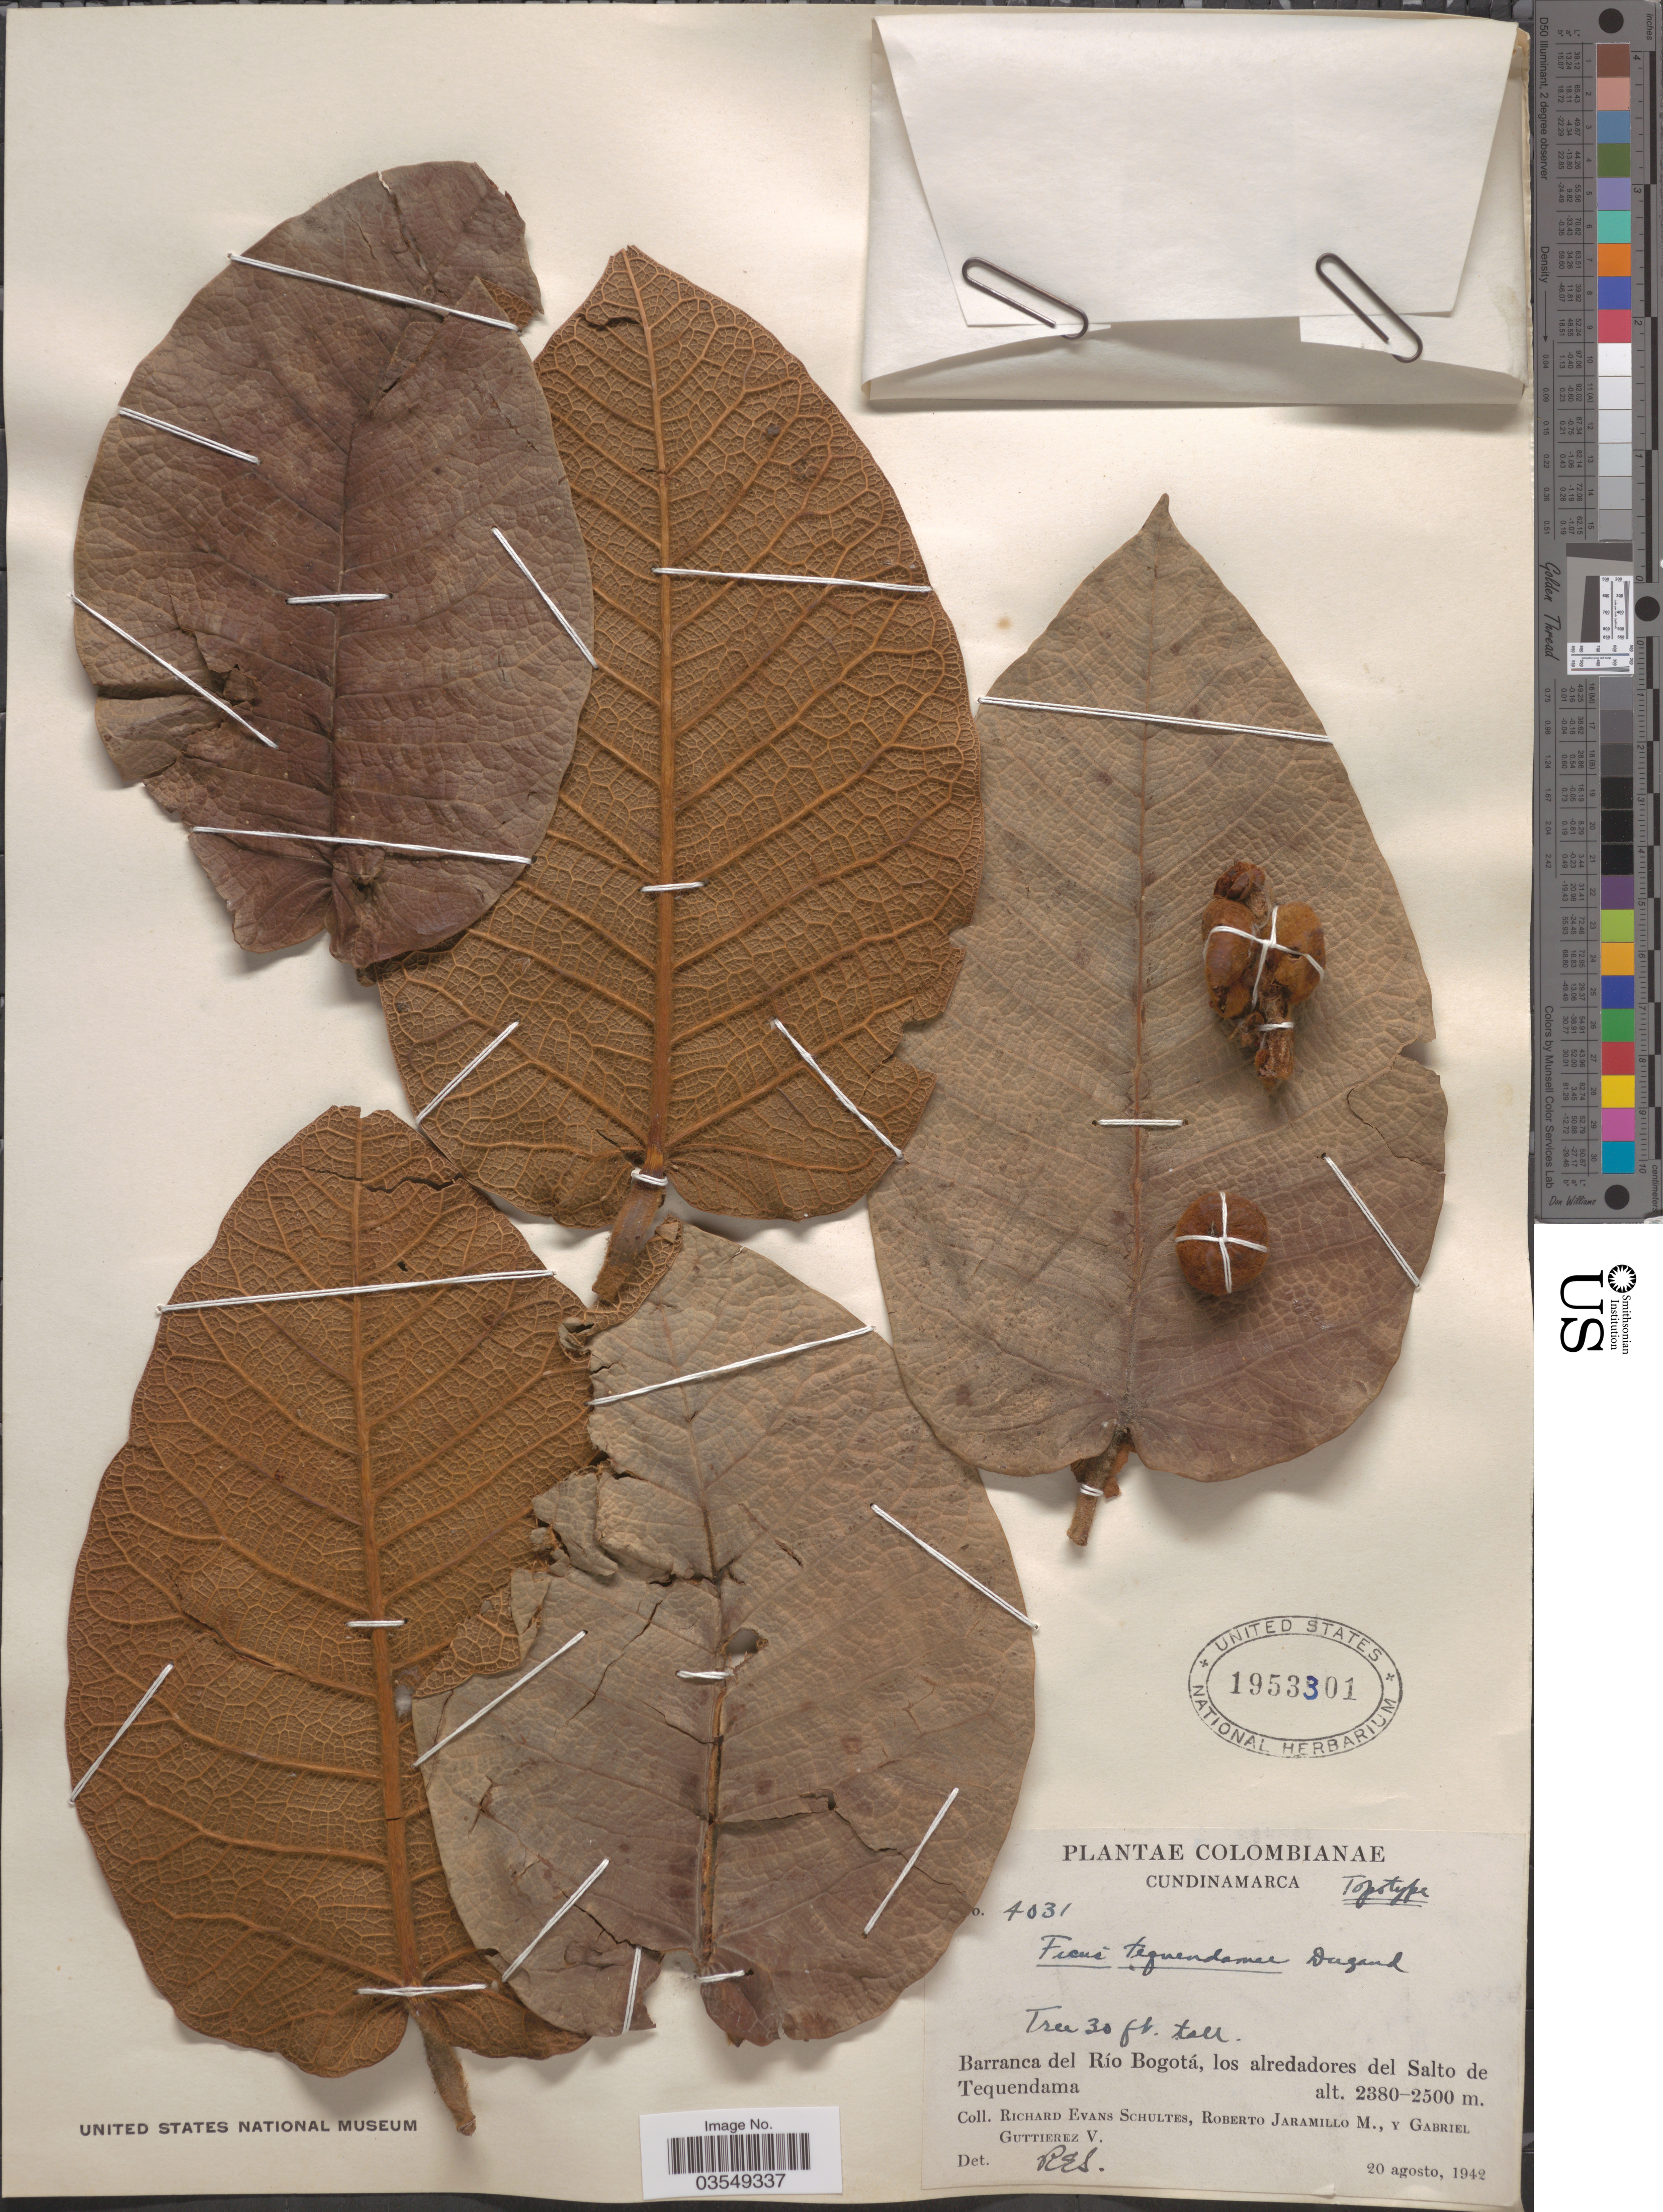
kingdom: Plantae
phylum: Tracheophyta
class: Magnoliopsida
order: Rosales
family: Moraceae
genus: Ficus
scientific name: Ficus tequendamae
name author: Dugand G.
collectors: R. E. Schultes, R. Jaramillo M. & G. Guttierez V.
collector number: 4031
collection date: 1942-08-20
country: Colombia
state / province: Cundinamarca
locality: Barranca del Río Bogotá, los alredadores del Salto del Tequendama.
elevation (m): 2380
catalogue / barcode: US 1953301